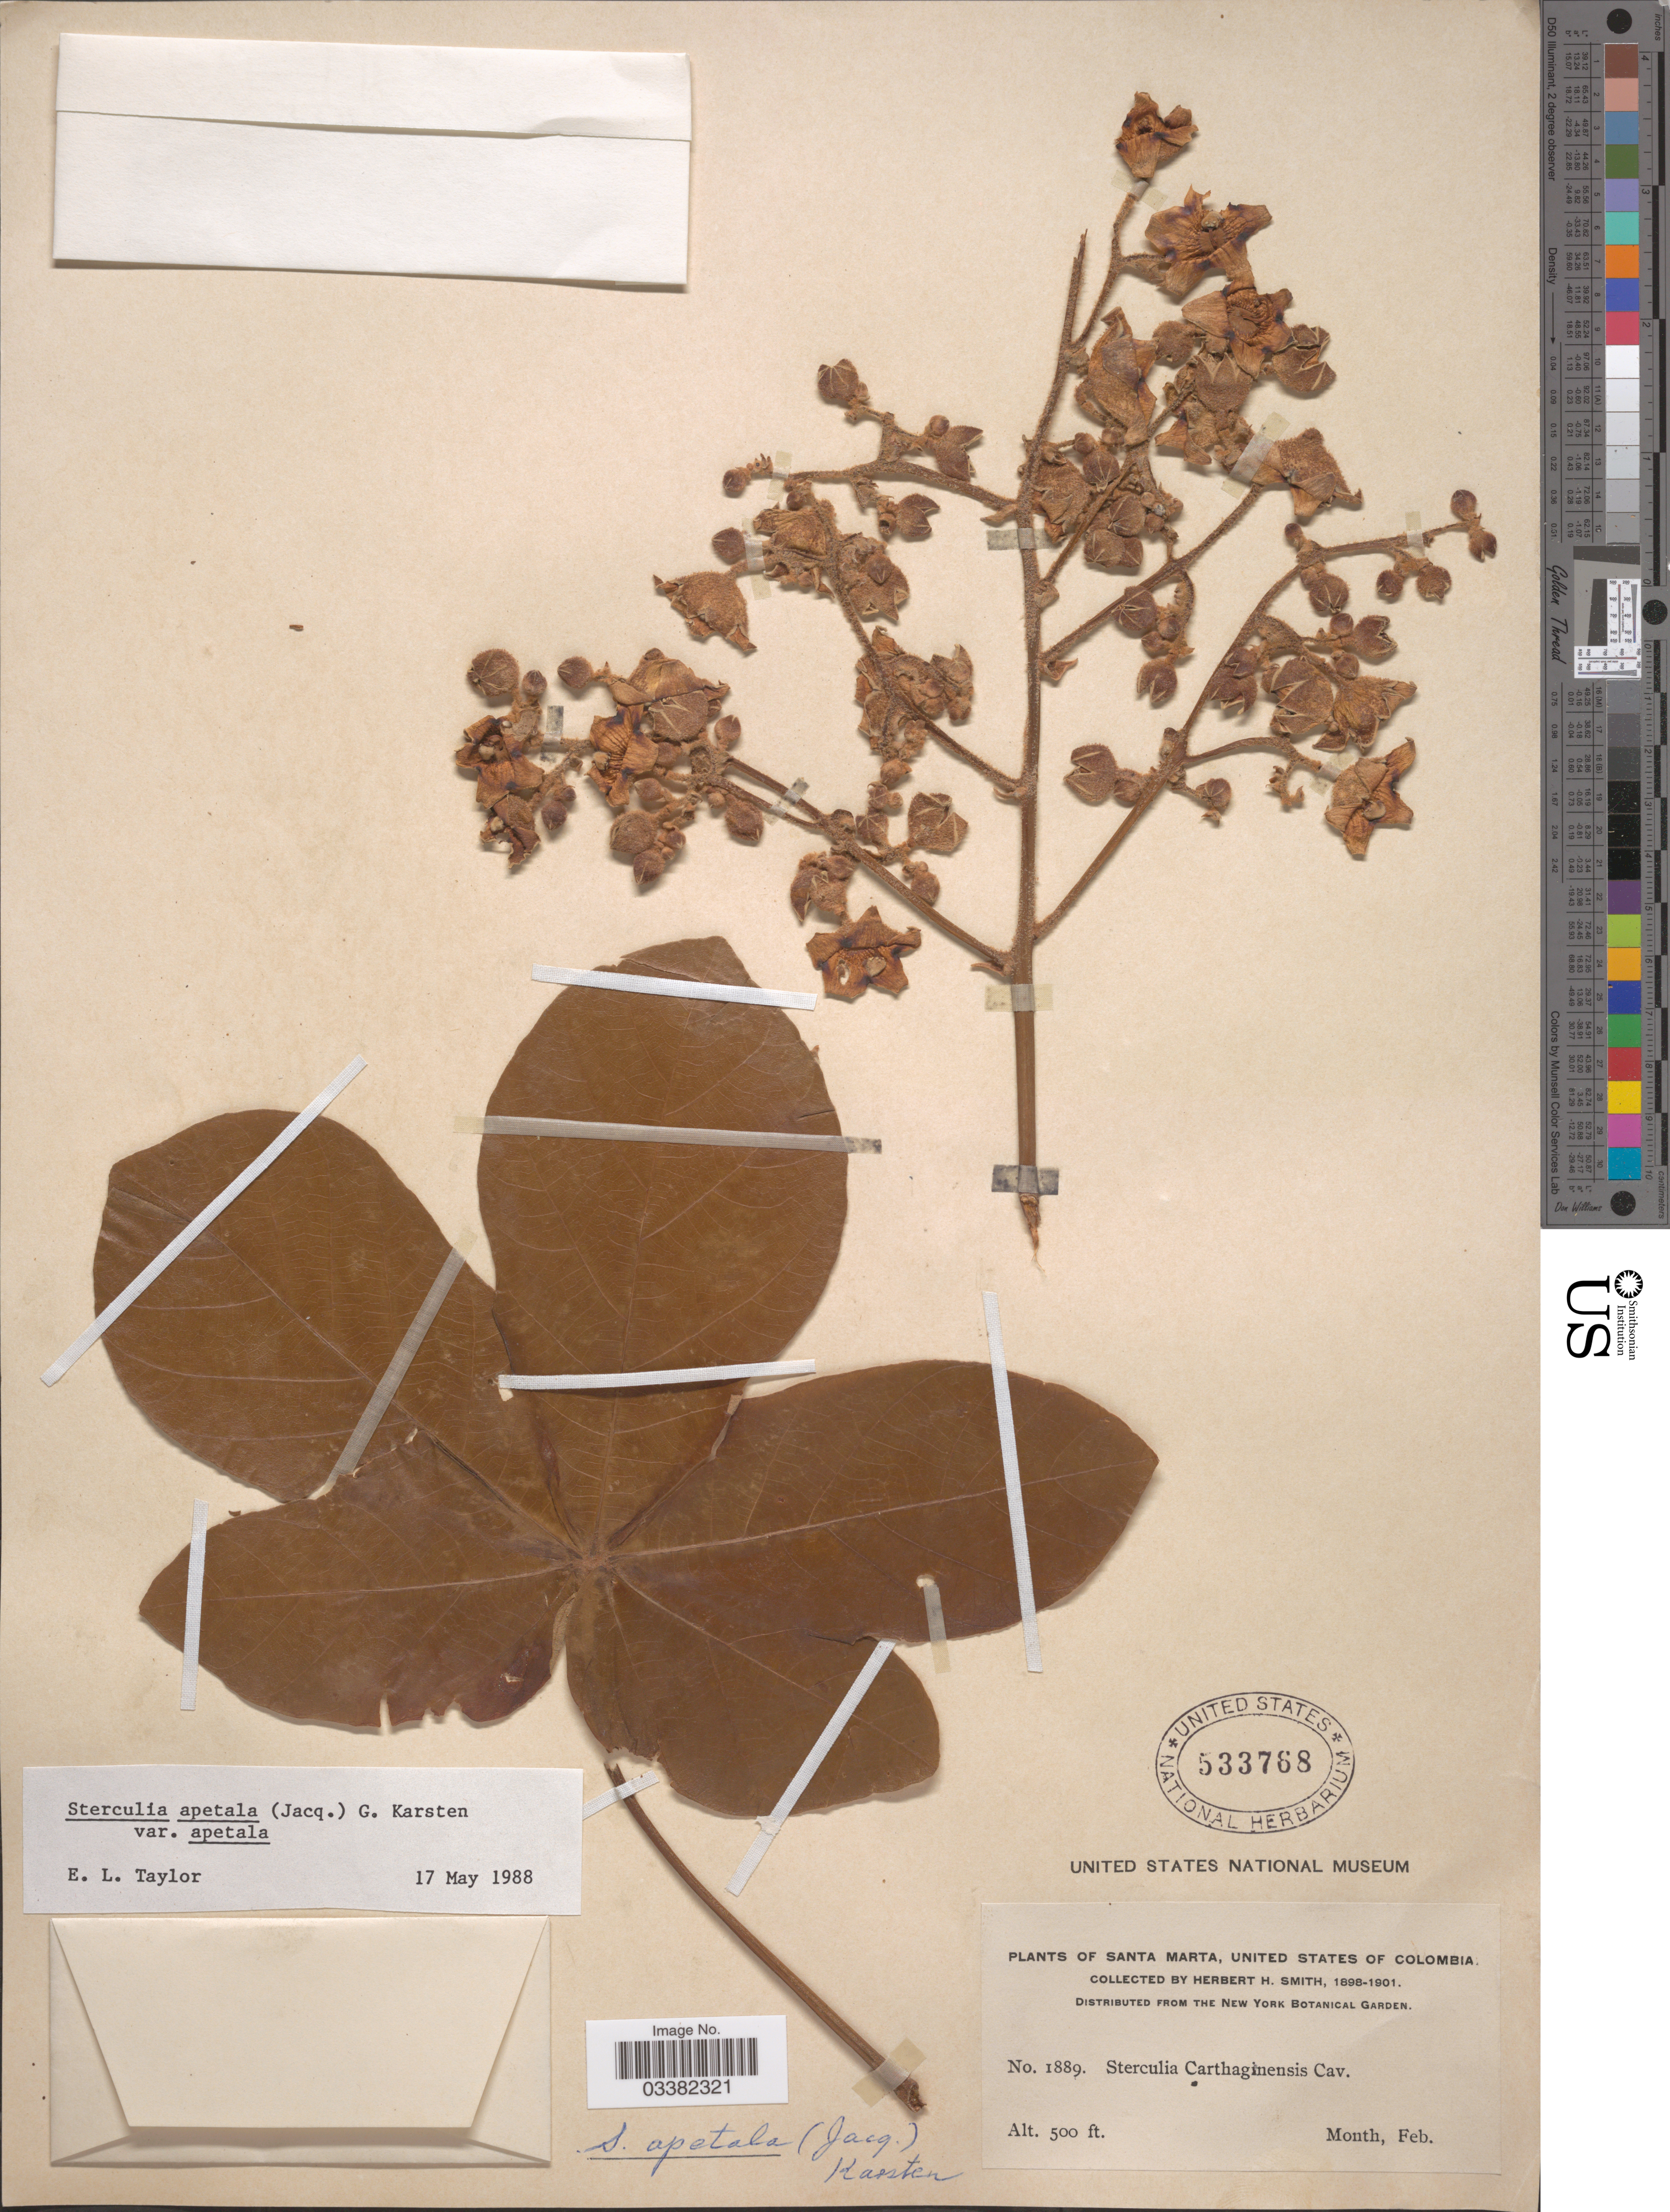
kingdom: Plantae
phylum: Tracheophyta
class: Magnoliopsida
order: Malvales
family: Malvaceae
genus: Sterculia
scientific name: Sterculia apetala var. apetala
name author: (Jacq.) H. Karst.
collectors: Herbert H. Smith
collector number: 1889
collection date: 1898-02/1901-02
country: Colombia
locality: Santa Marta, United States of Colombia.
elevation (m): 152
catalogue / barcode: US 533768